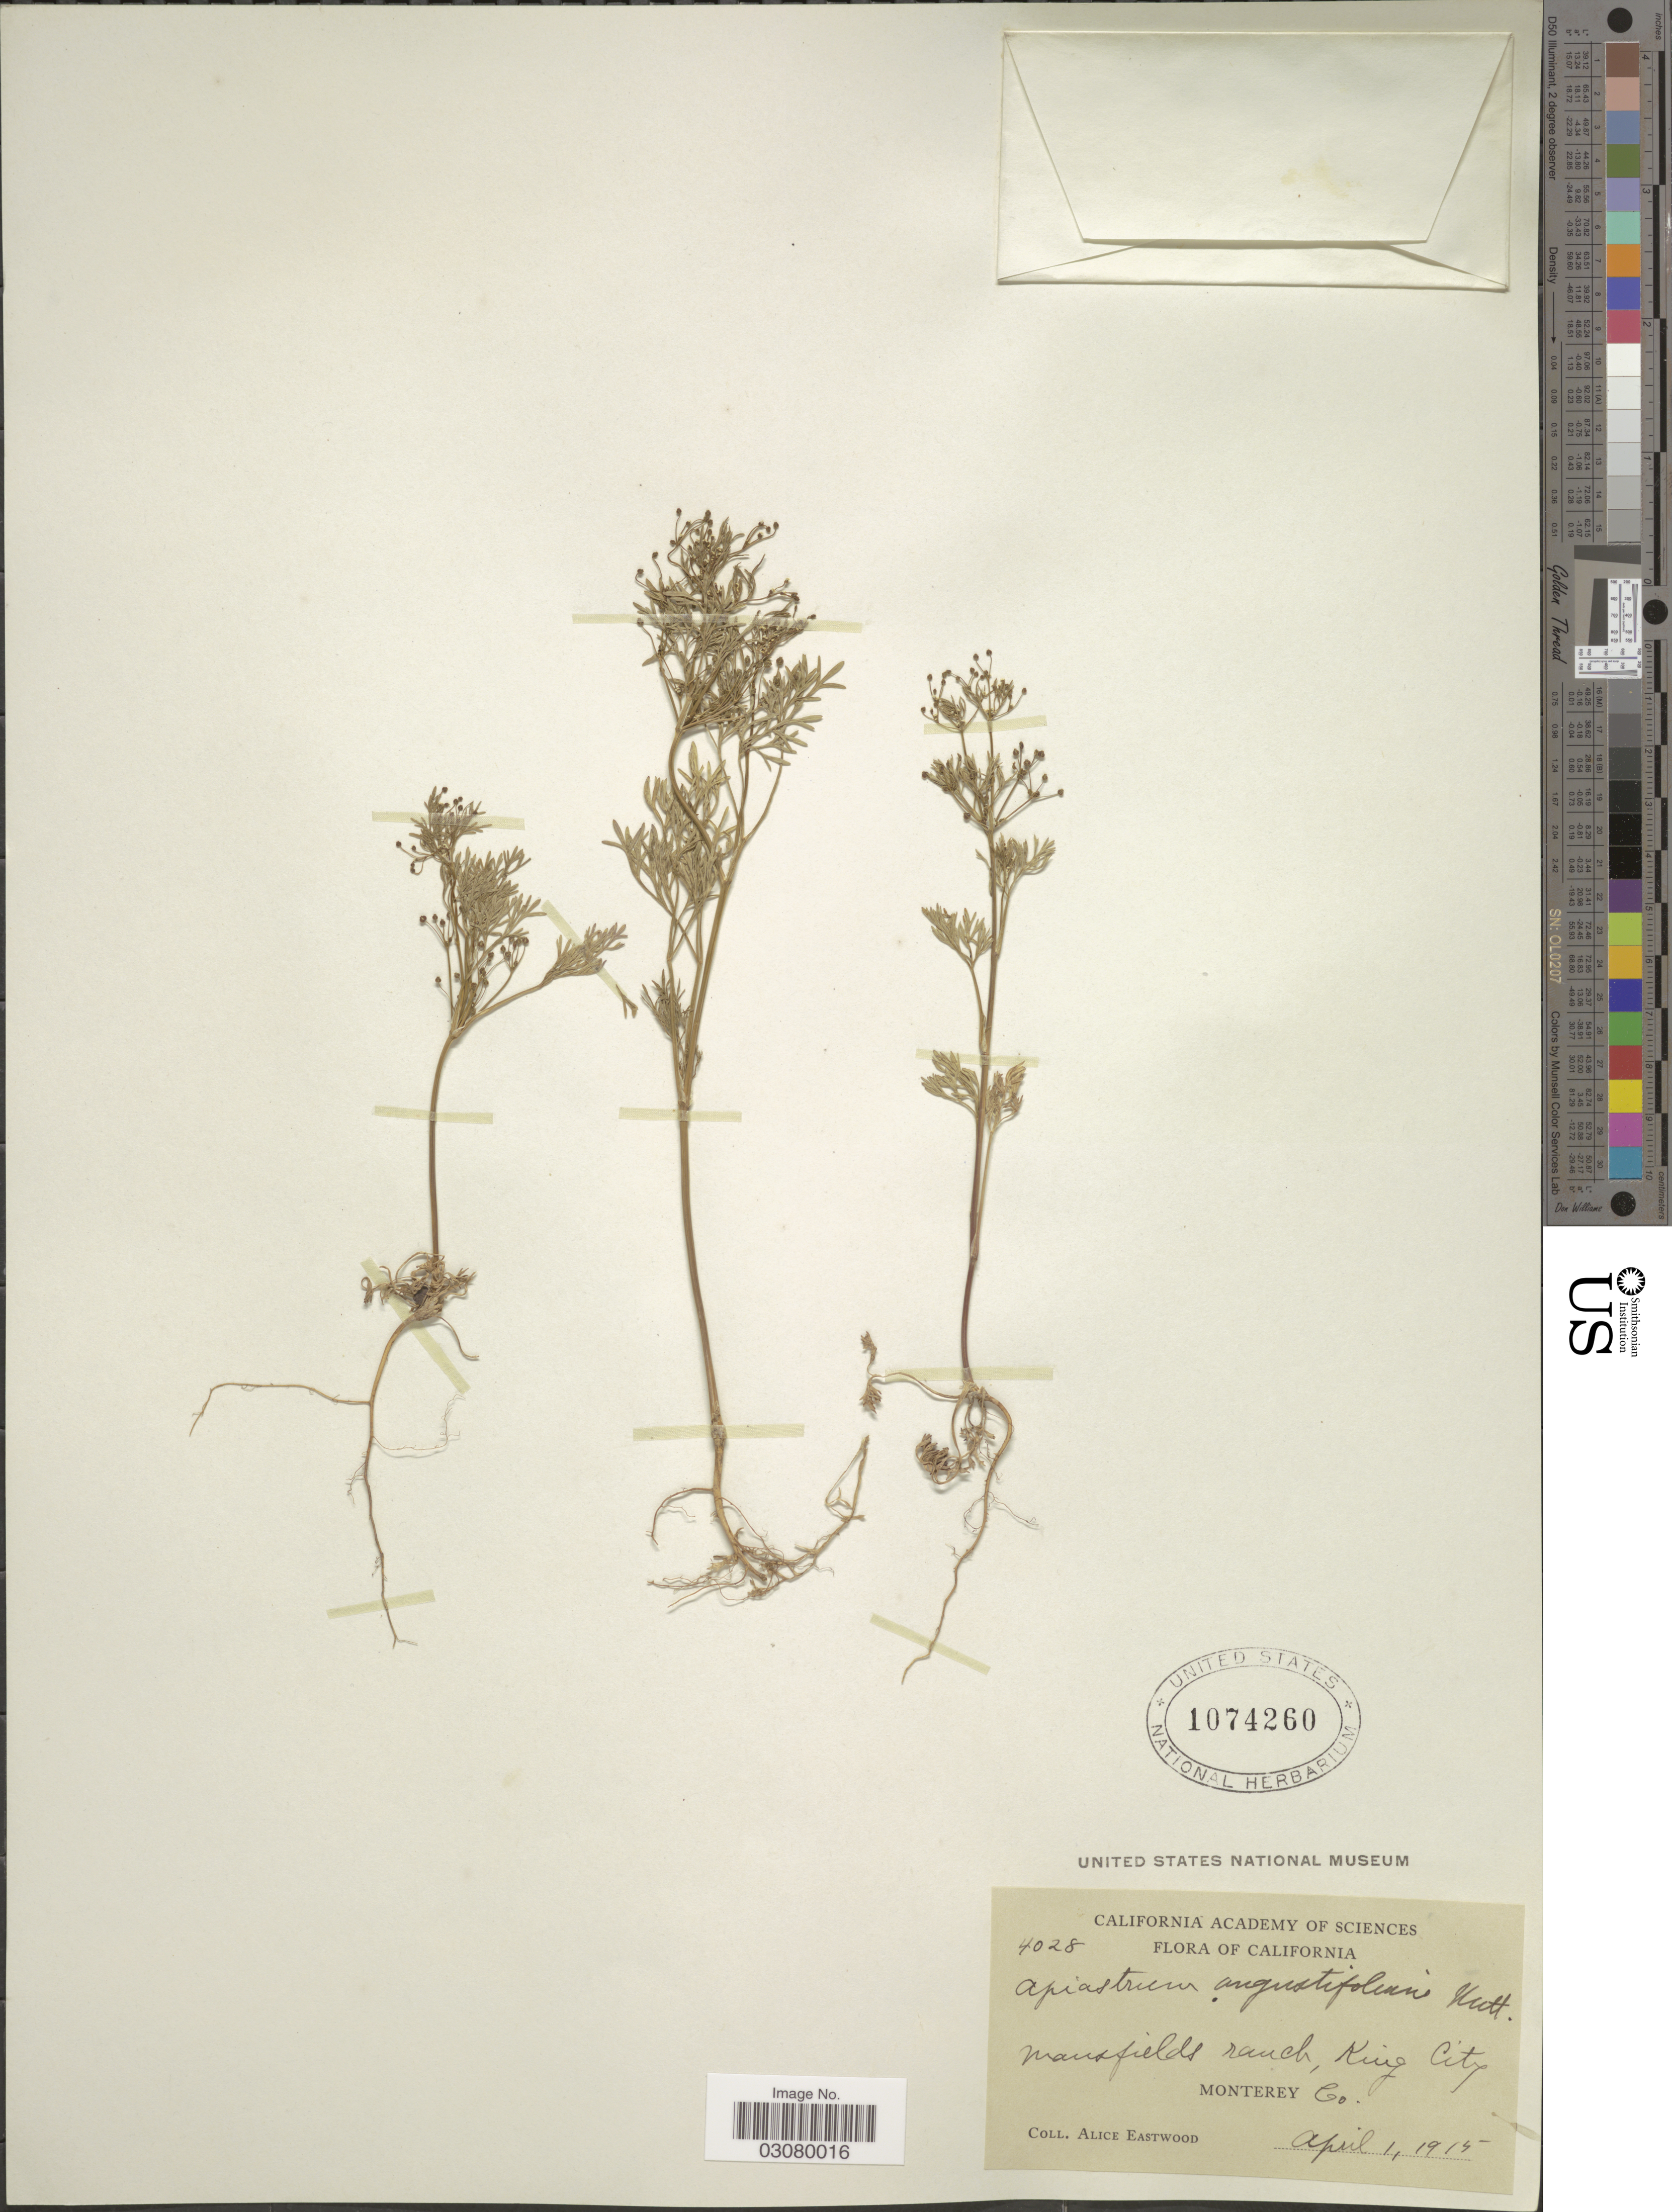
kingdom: Plantae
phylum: Tracheophyta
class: Magnoliopsida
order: Apiales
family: Apiaceae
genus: Apiastrum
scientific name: Apiastrum angustifolium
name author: Nutt.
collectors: A. Eastwood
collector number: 4028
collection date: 1915-04-01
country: United States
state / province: California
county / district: Monterey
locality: Mansfields ranch, King City. Monterey Co.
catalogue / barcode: US 1074260